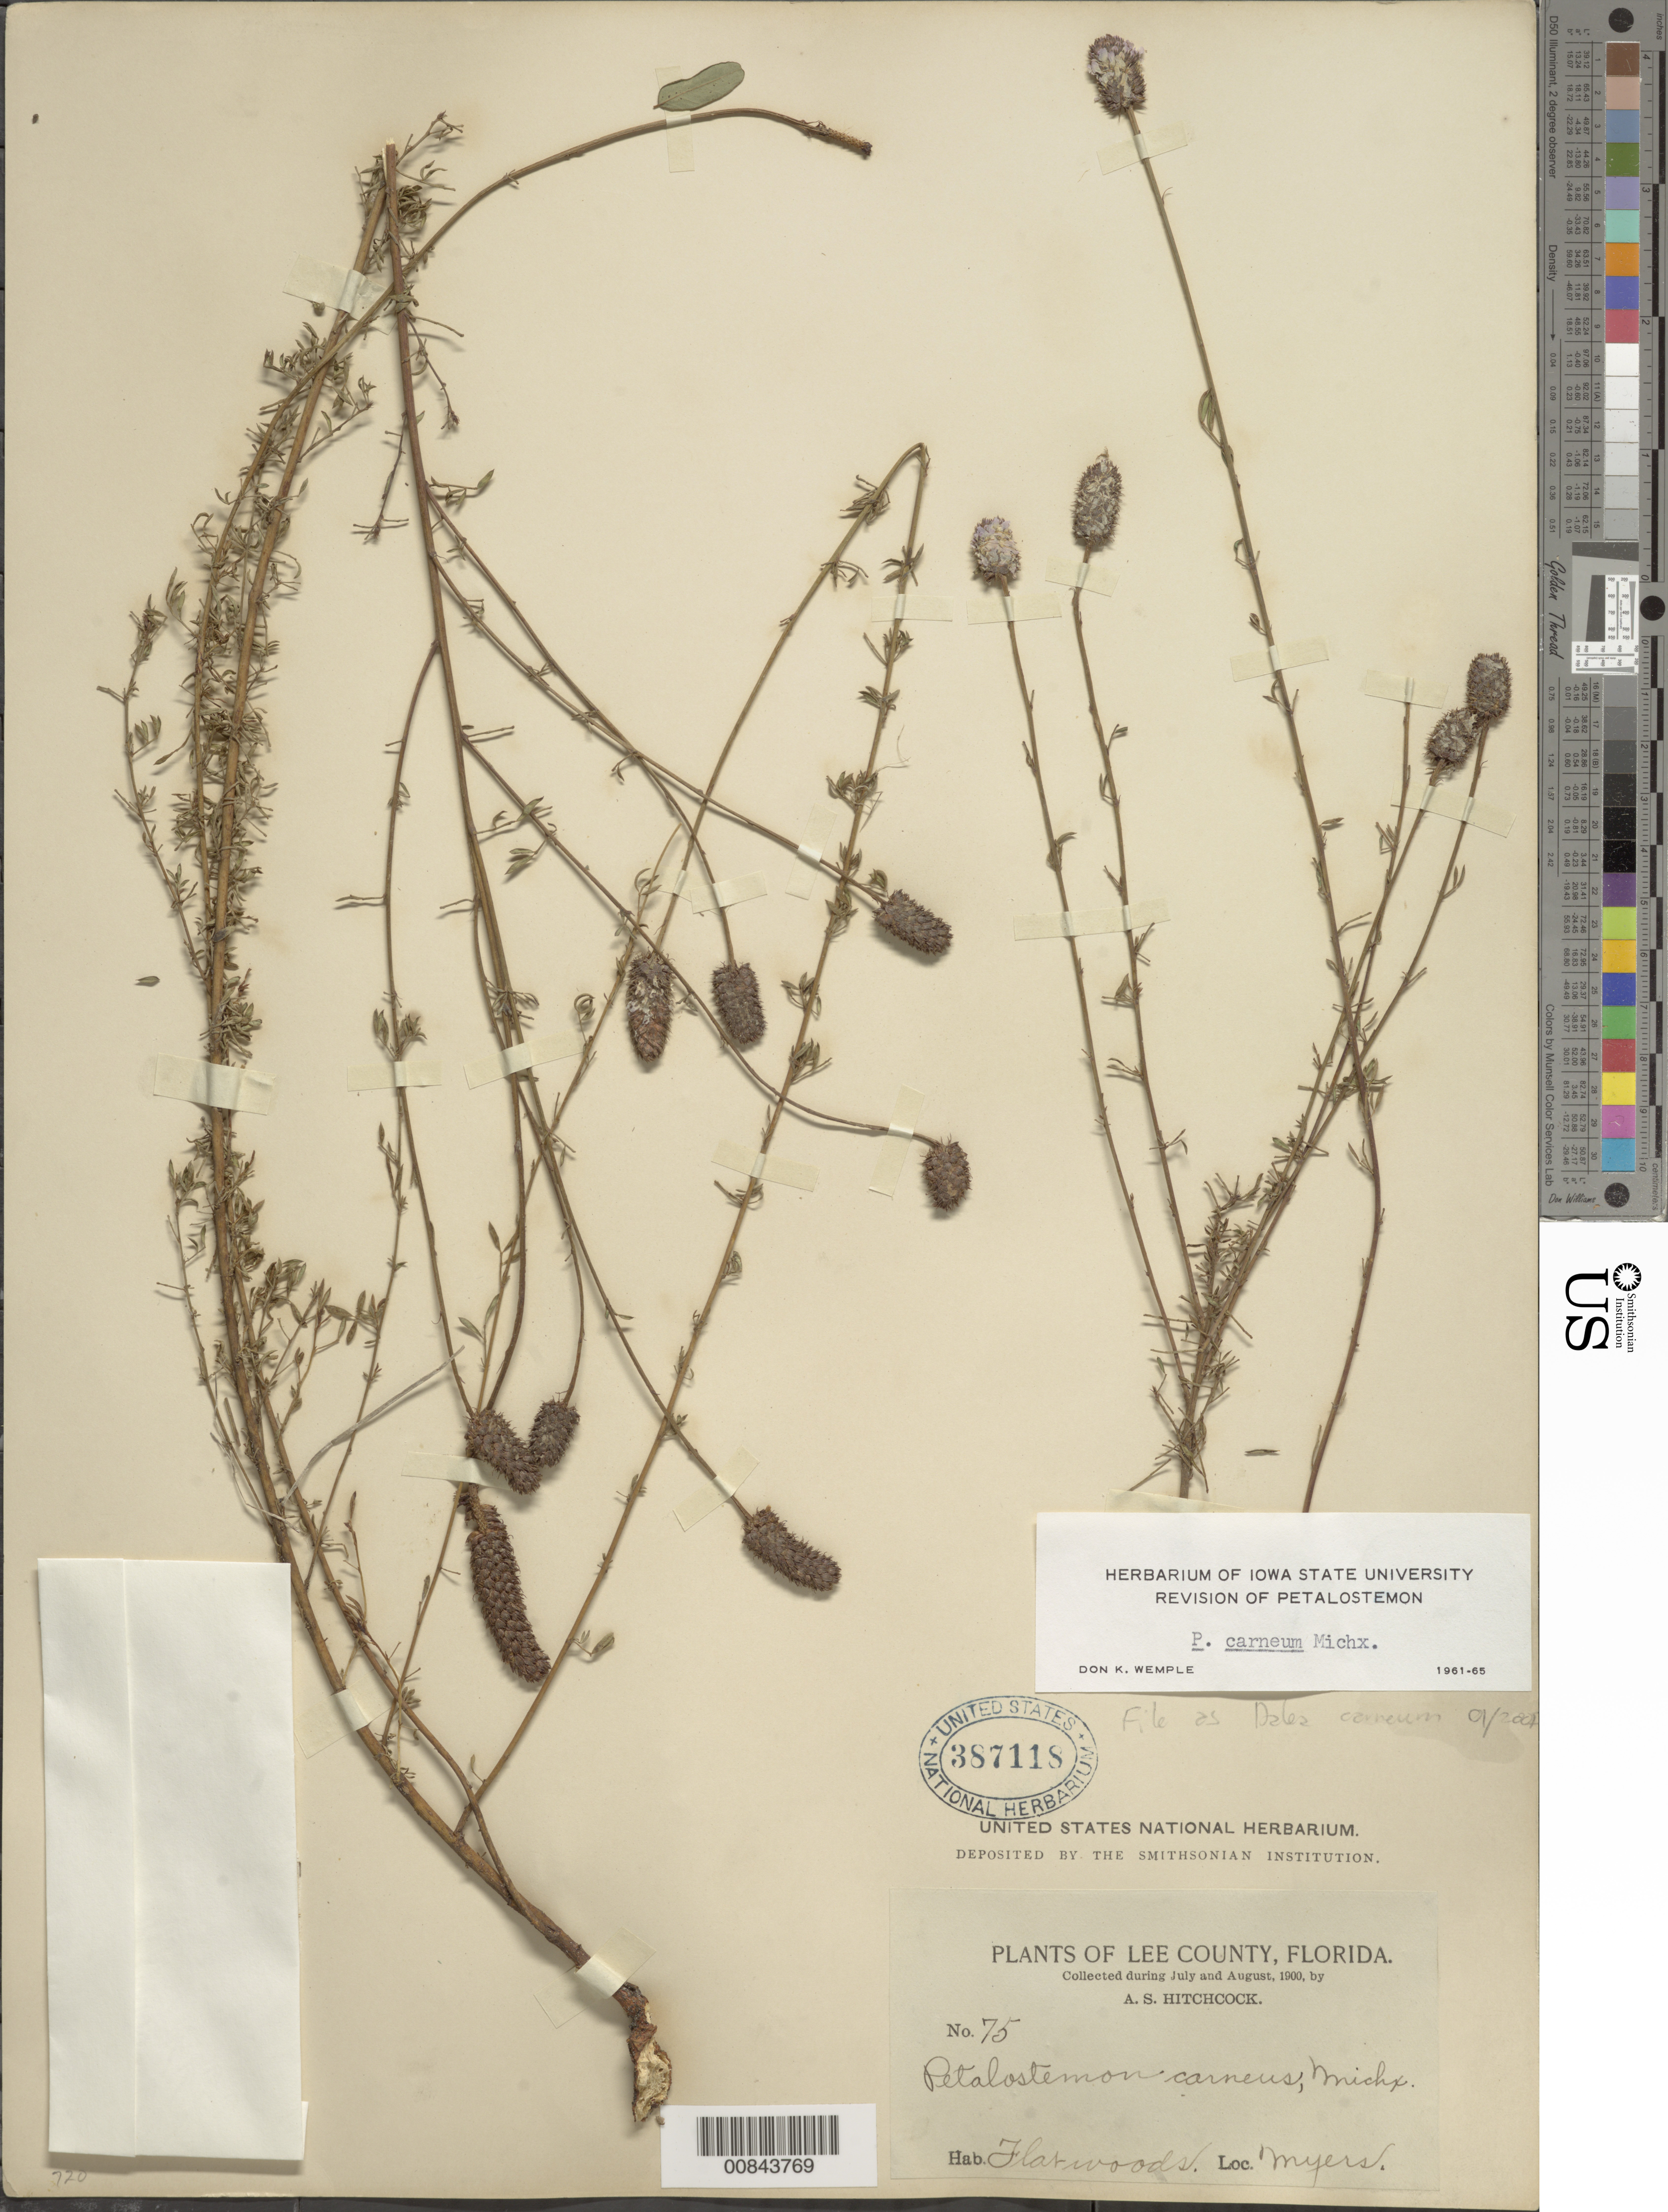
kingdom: Plantae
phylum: Tracheophyta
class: Magnoliopsida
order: Fabales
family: Fabaceae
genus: Dalea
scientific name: Dalea carnea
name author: (Michx.) Poir.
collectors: A. S. Hitchcock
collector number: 75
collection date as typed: Jul 1900 to -- Aug 1900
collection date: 1900-07/1900-08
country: United States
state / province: Florida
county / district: Lee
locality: Myers.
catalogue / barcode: US 387118